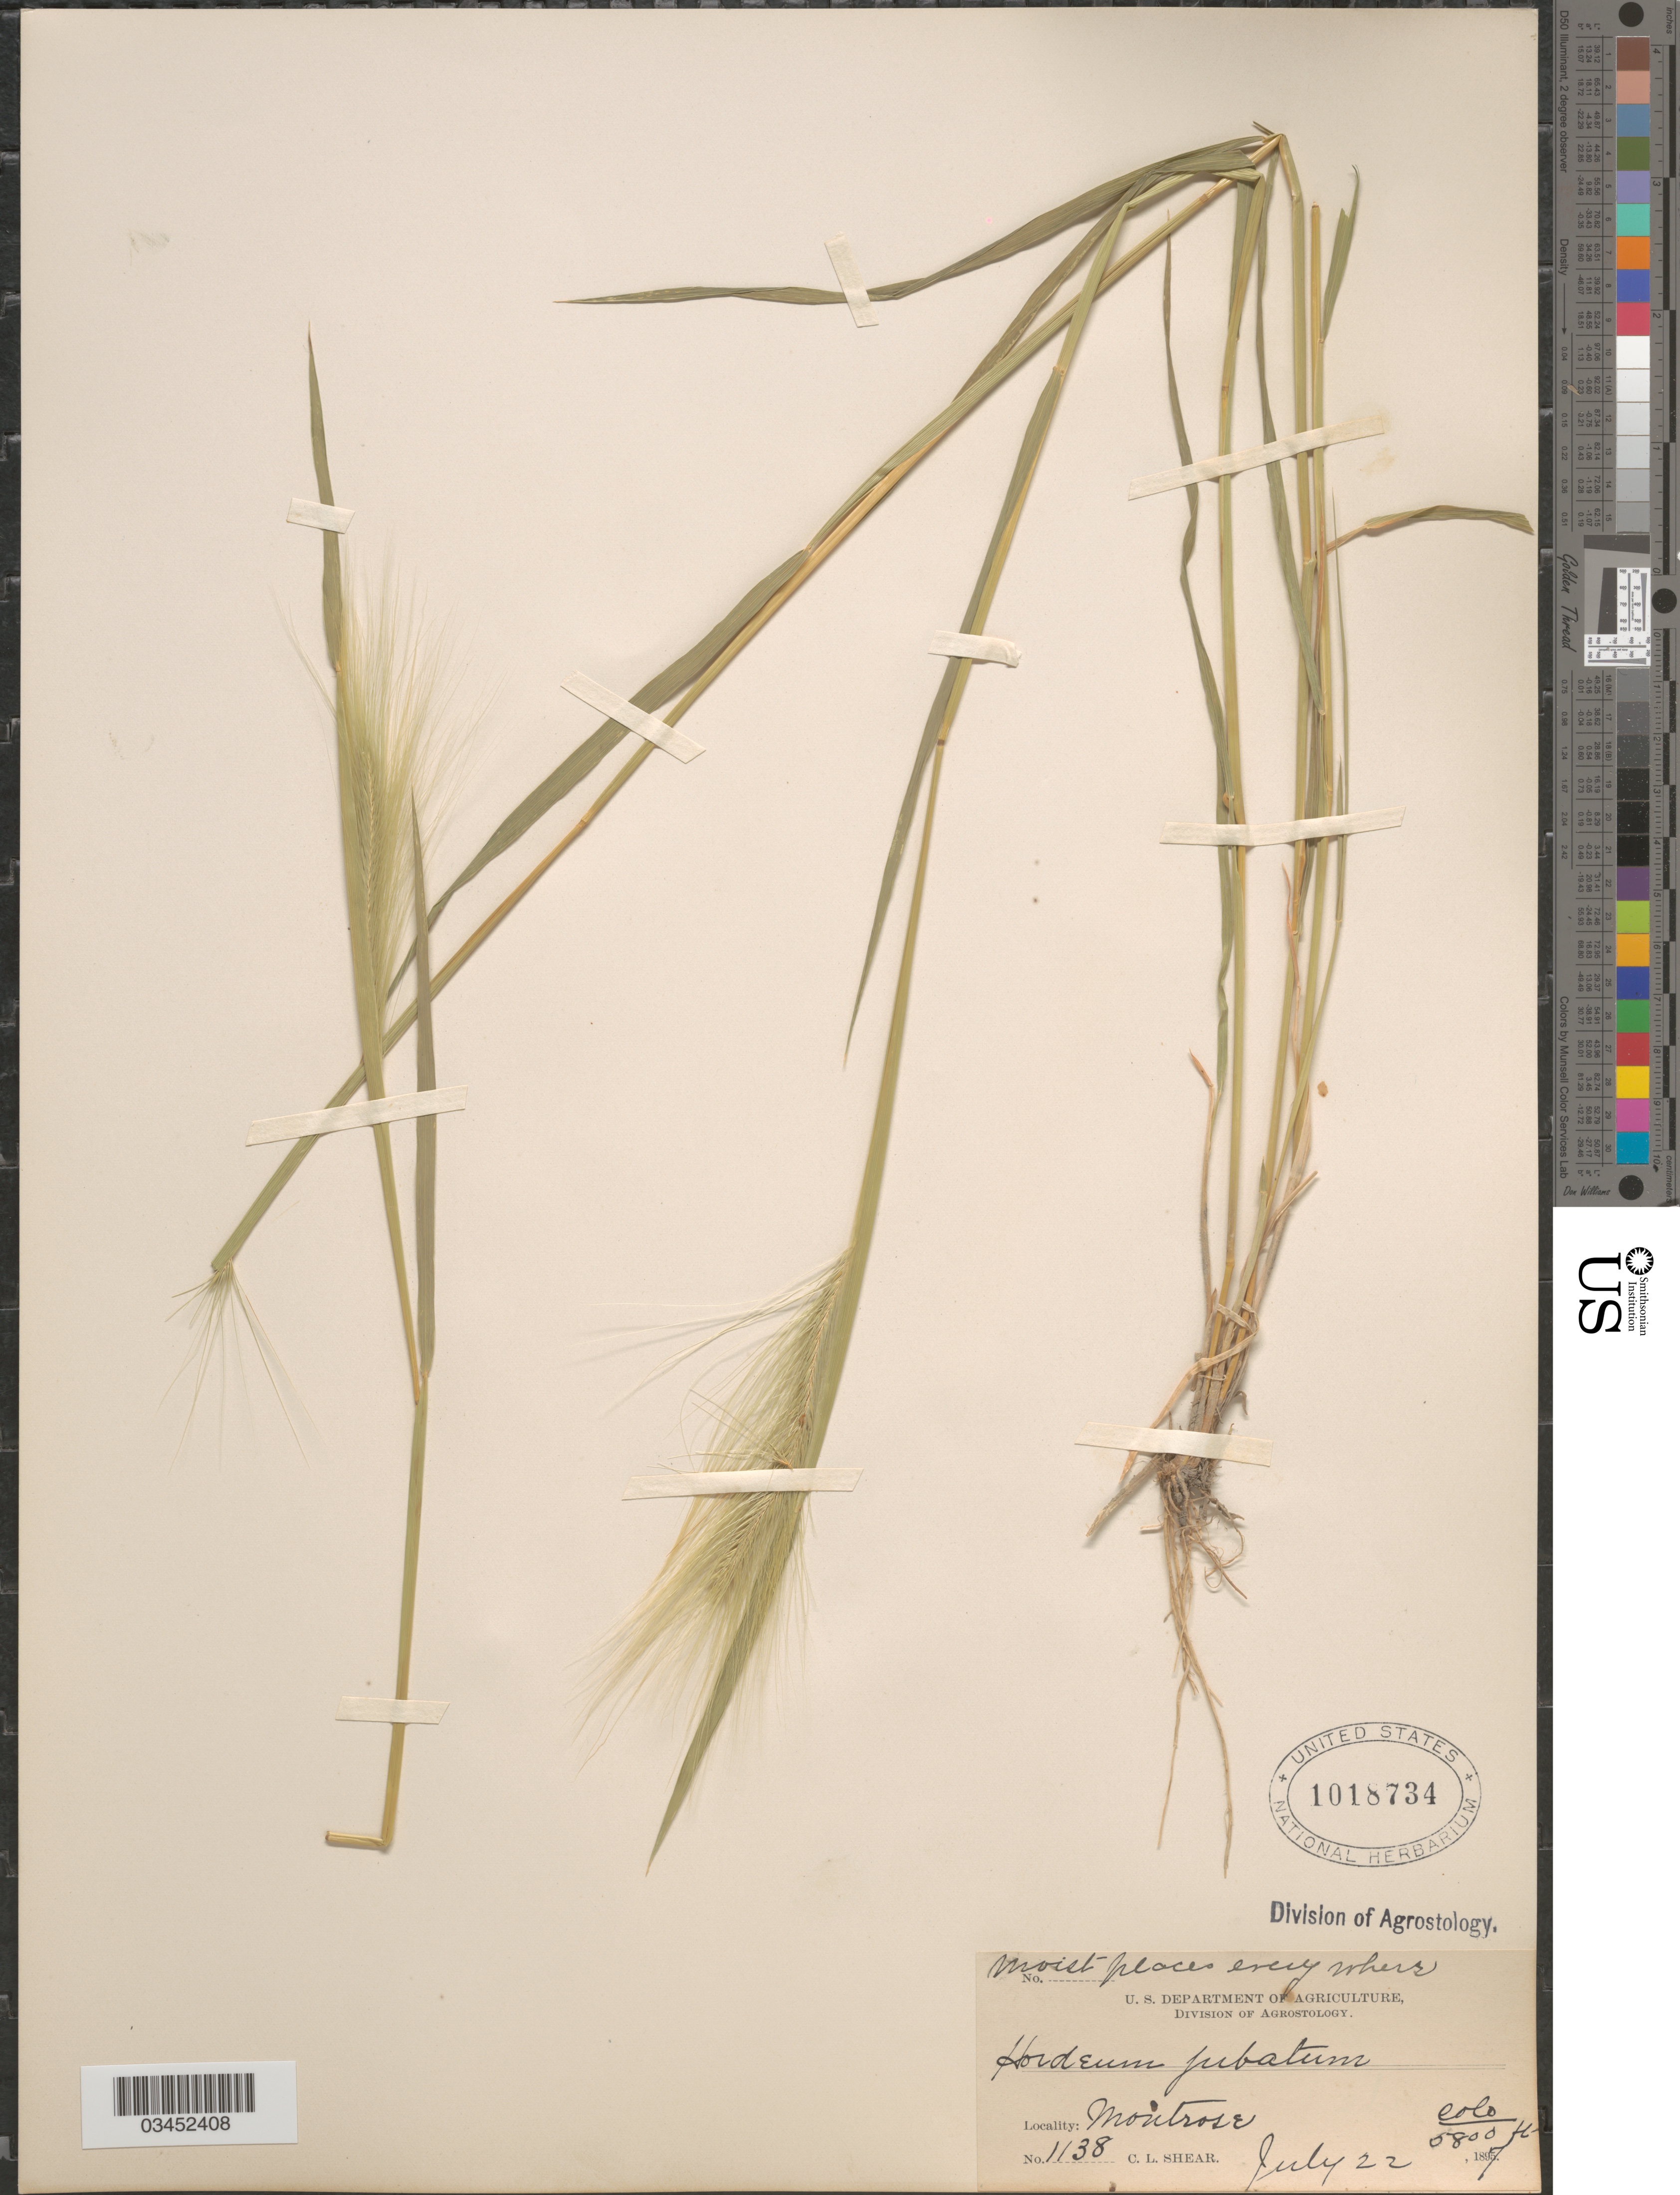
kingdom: Plantae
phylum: Tracheophyta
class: Liliopsida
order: Poales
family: Poaceae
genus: Hordeum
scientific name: Hordeum jubatum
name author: L.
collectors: C. L. Shear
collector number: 1138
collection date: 1897-07-22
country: United States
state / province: Colorado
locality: Montrose.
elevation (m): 1768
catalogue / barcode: US 1018734